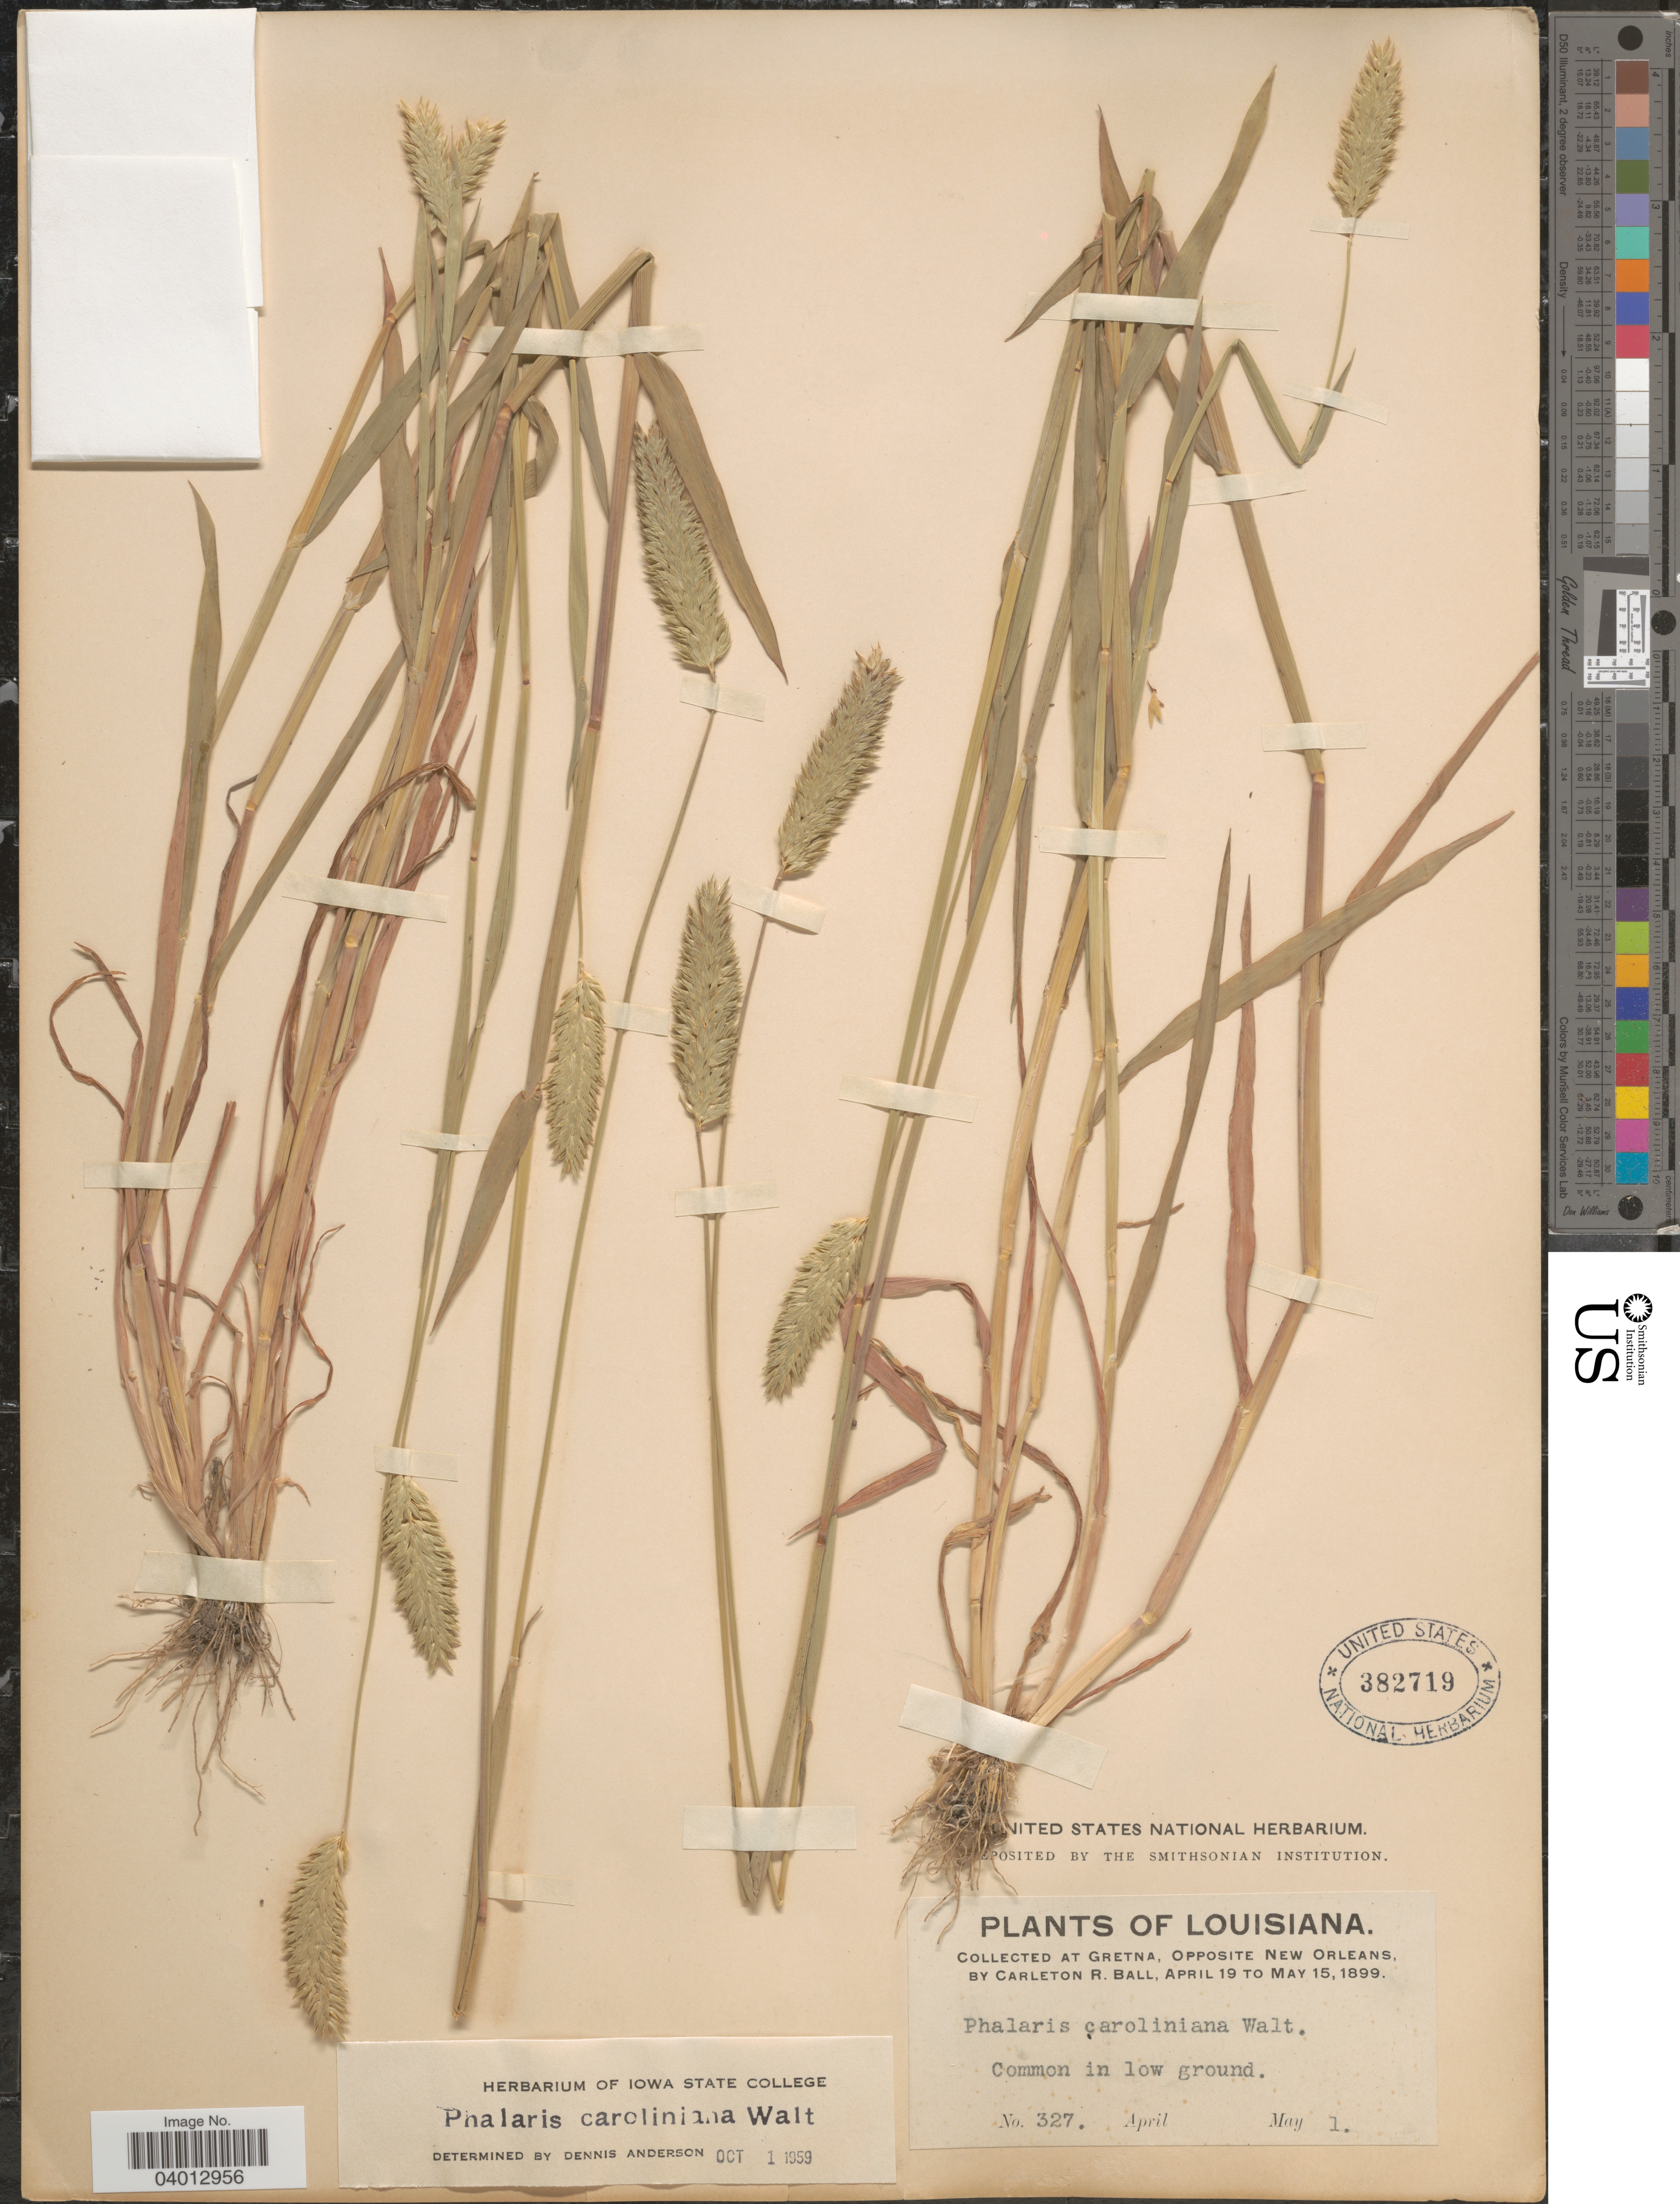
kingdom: Plantae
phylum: Tracheophyta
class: Liliopsida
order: Poales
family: Poaceae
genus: Phalaris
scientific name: Phalaris caroliniana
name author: Walter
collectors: C. R. Ball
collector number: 327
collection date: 1899-05-01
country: United States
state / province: Louisiana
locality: At Gretna, Opposite New Orleans. Common in low ground.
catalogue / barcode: US 382719